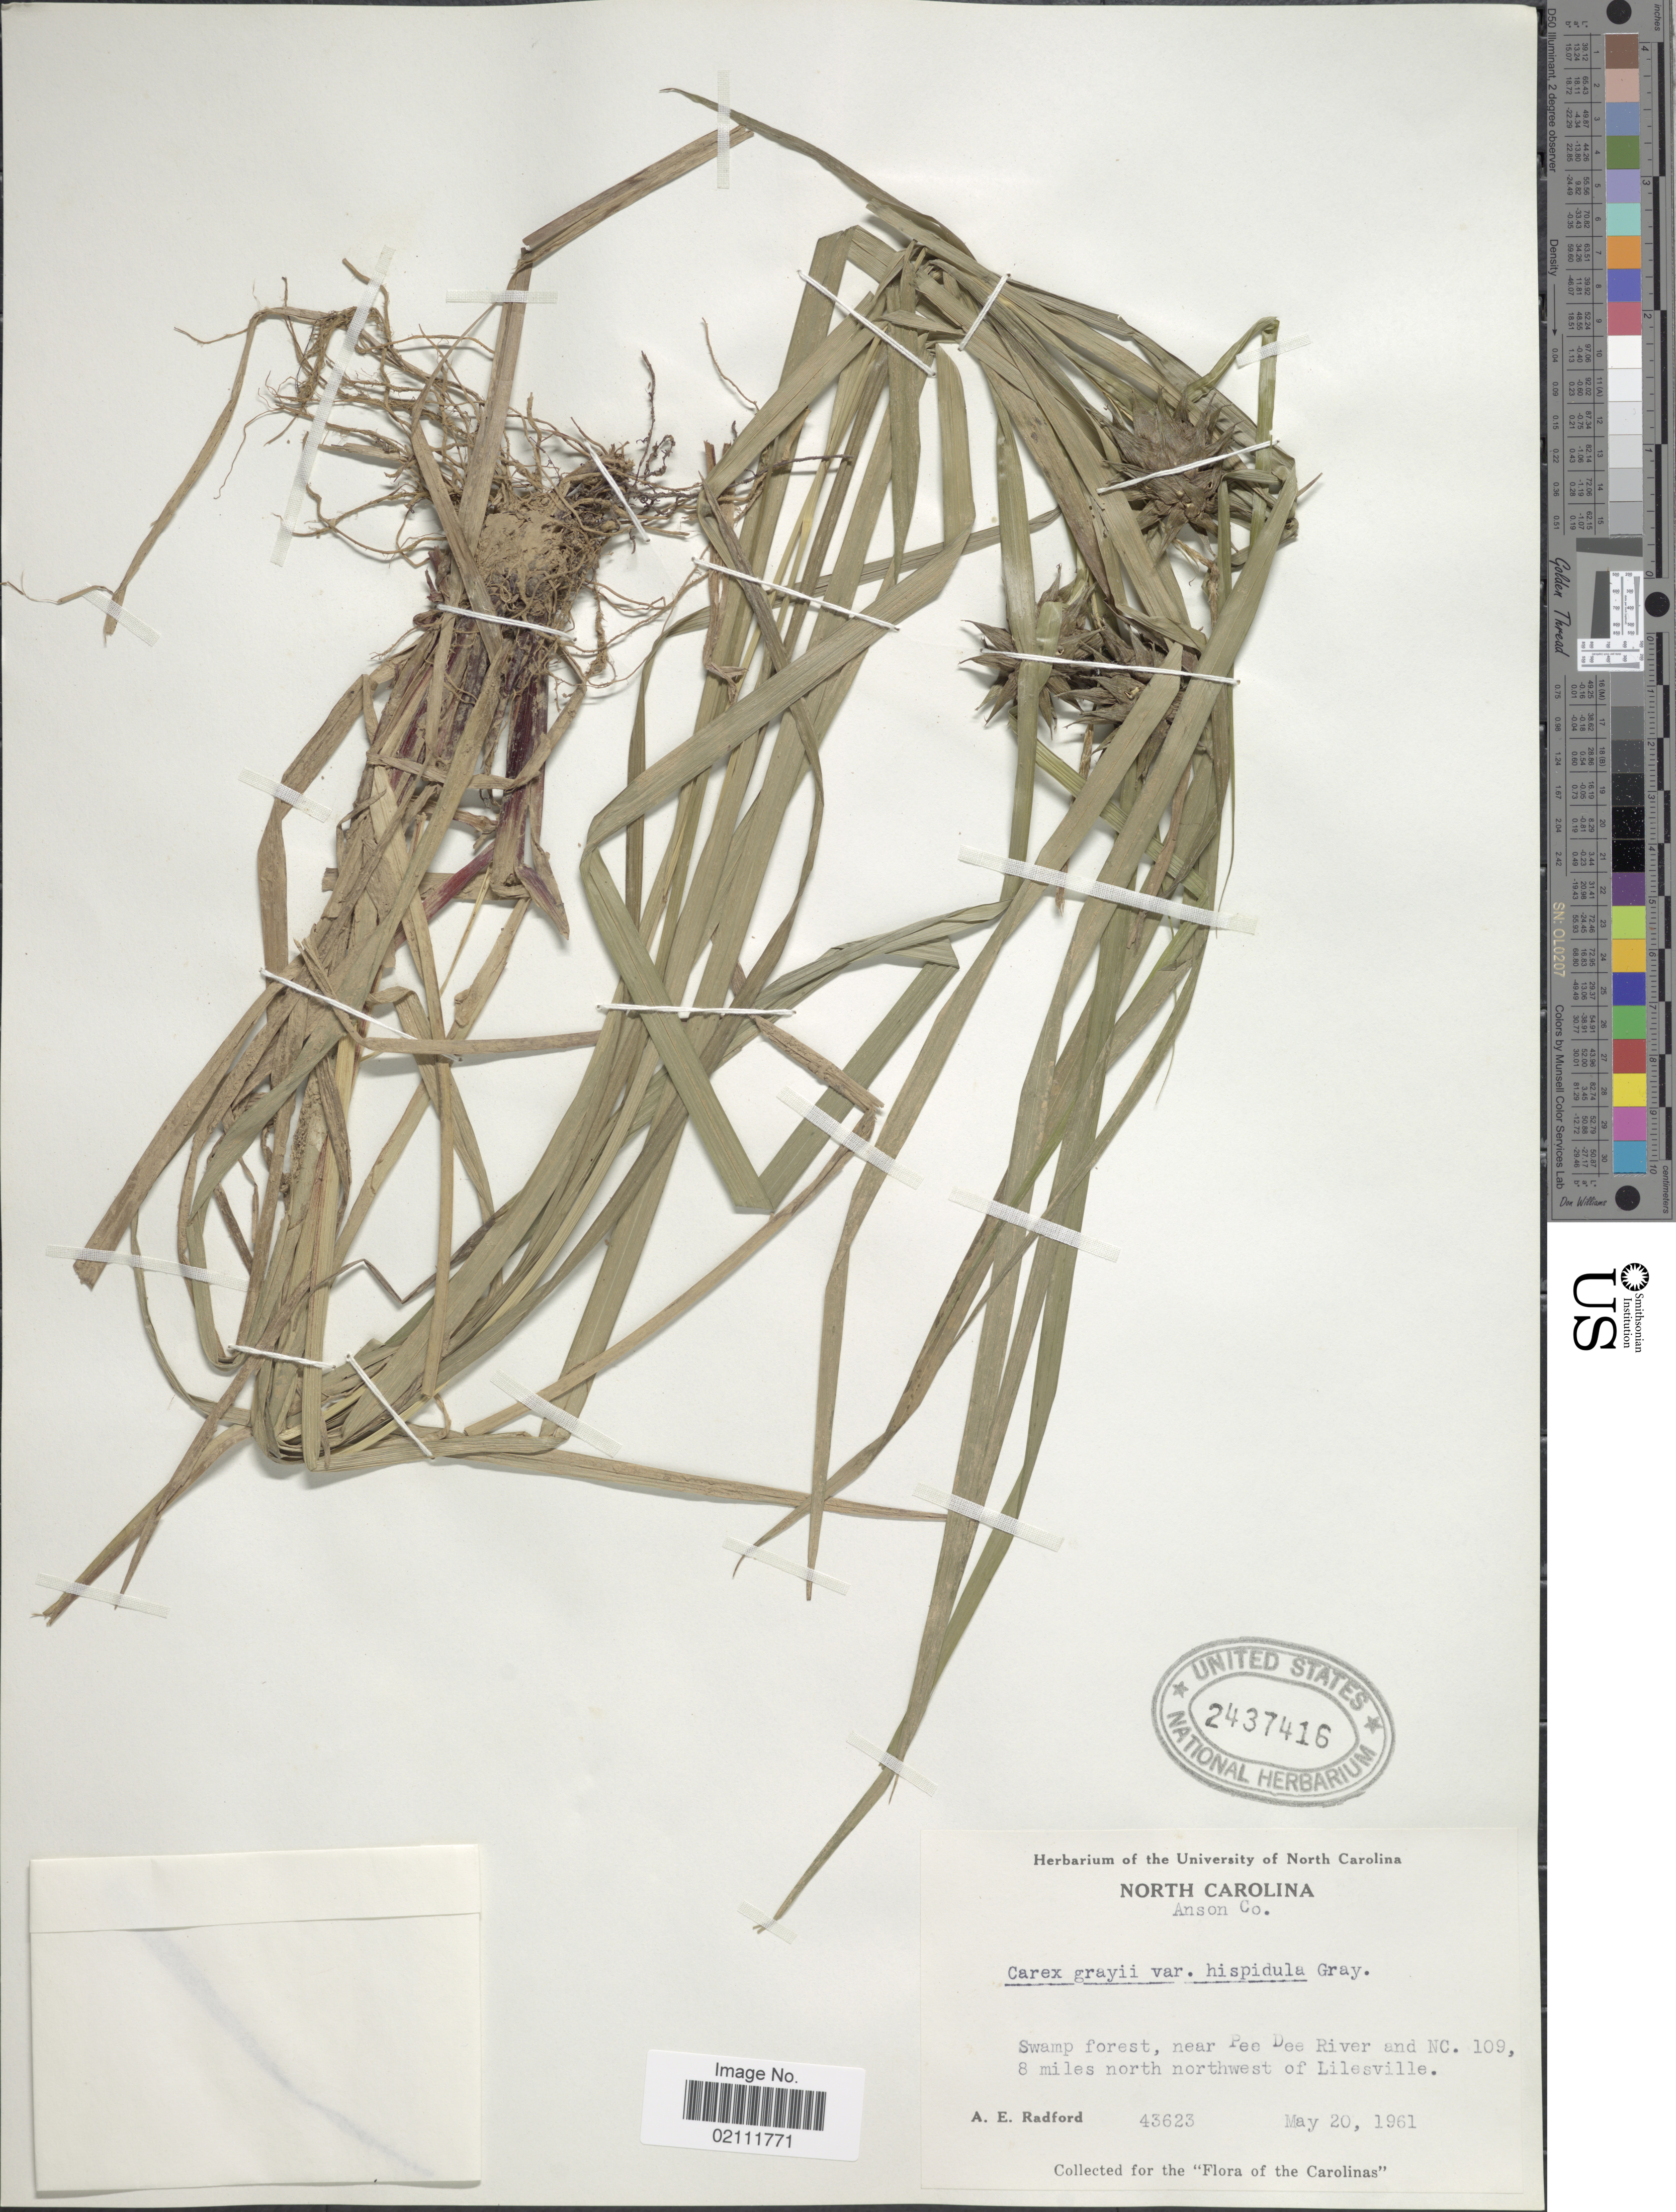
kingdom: Plantae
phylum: Tracheophyta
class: Liliopsida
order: Poales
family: Cyperaceae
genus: Carex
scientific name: Carex grayi var. hispidula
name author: A. Gray ex L.H. Bailey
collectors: A. E. Radford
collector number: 43623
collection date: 1961-05-20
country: United States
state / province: North Carolina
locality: Anson Co., swamp forest, near Pee Dee River and NC. 109, 8 miles north northwest of Lilesville.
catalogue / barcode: US 2437416